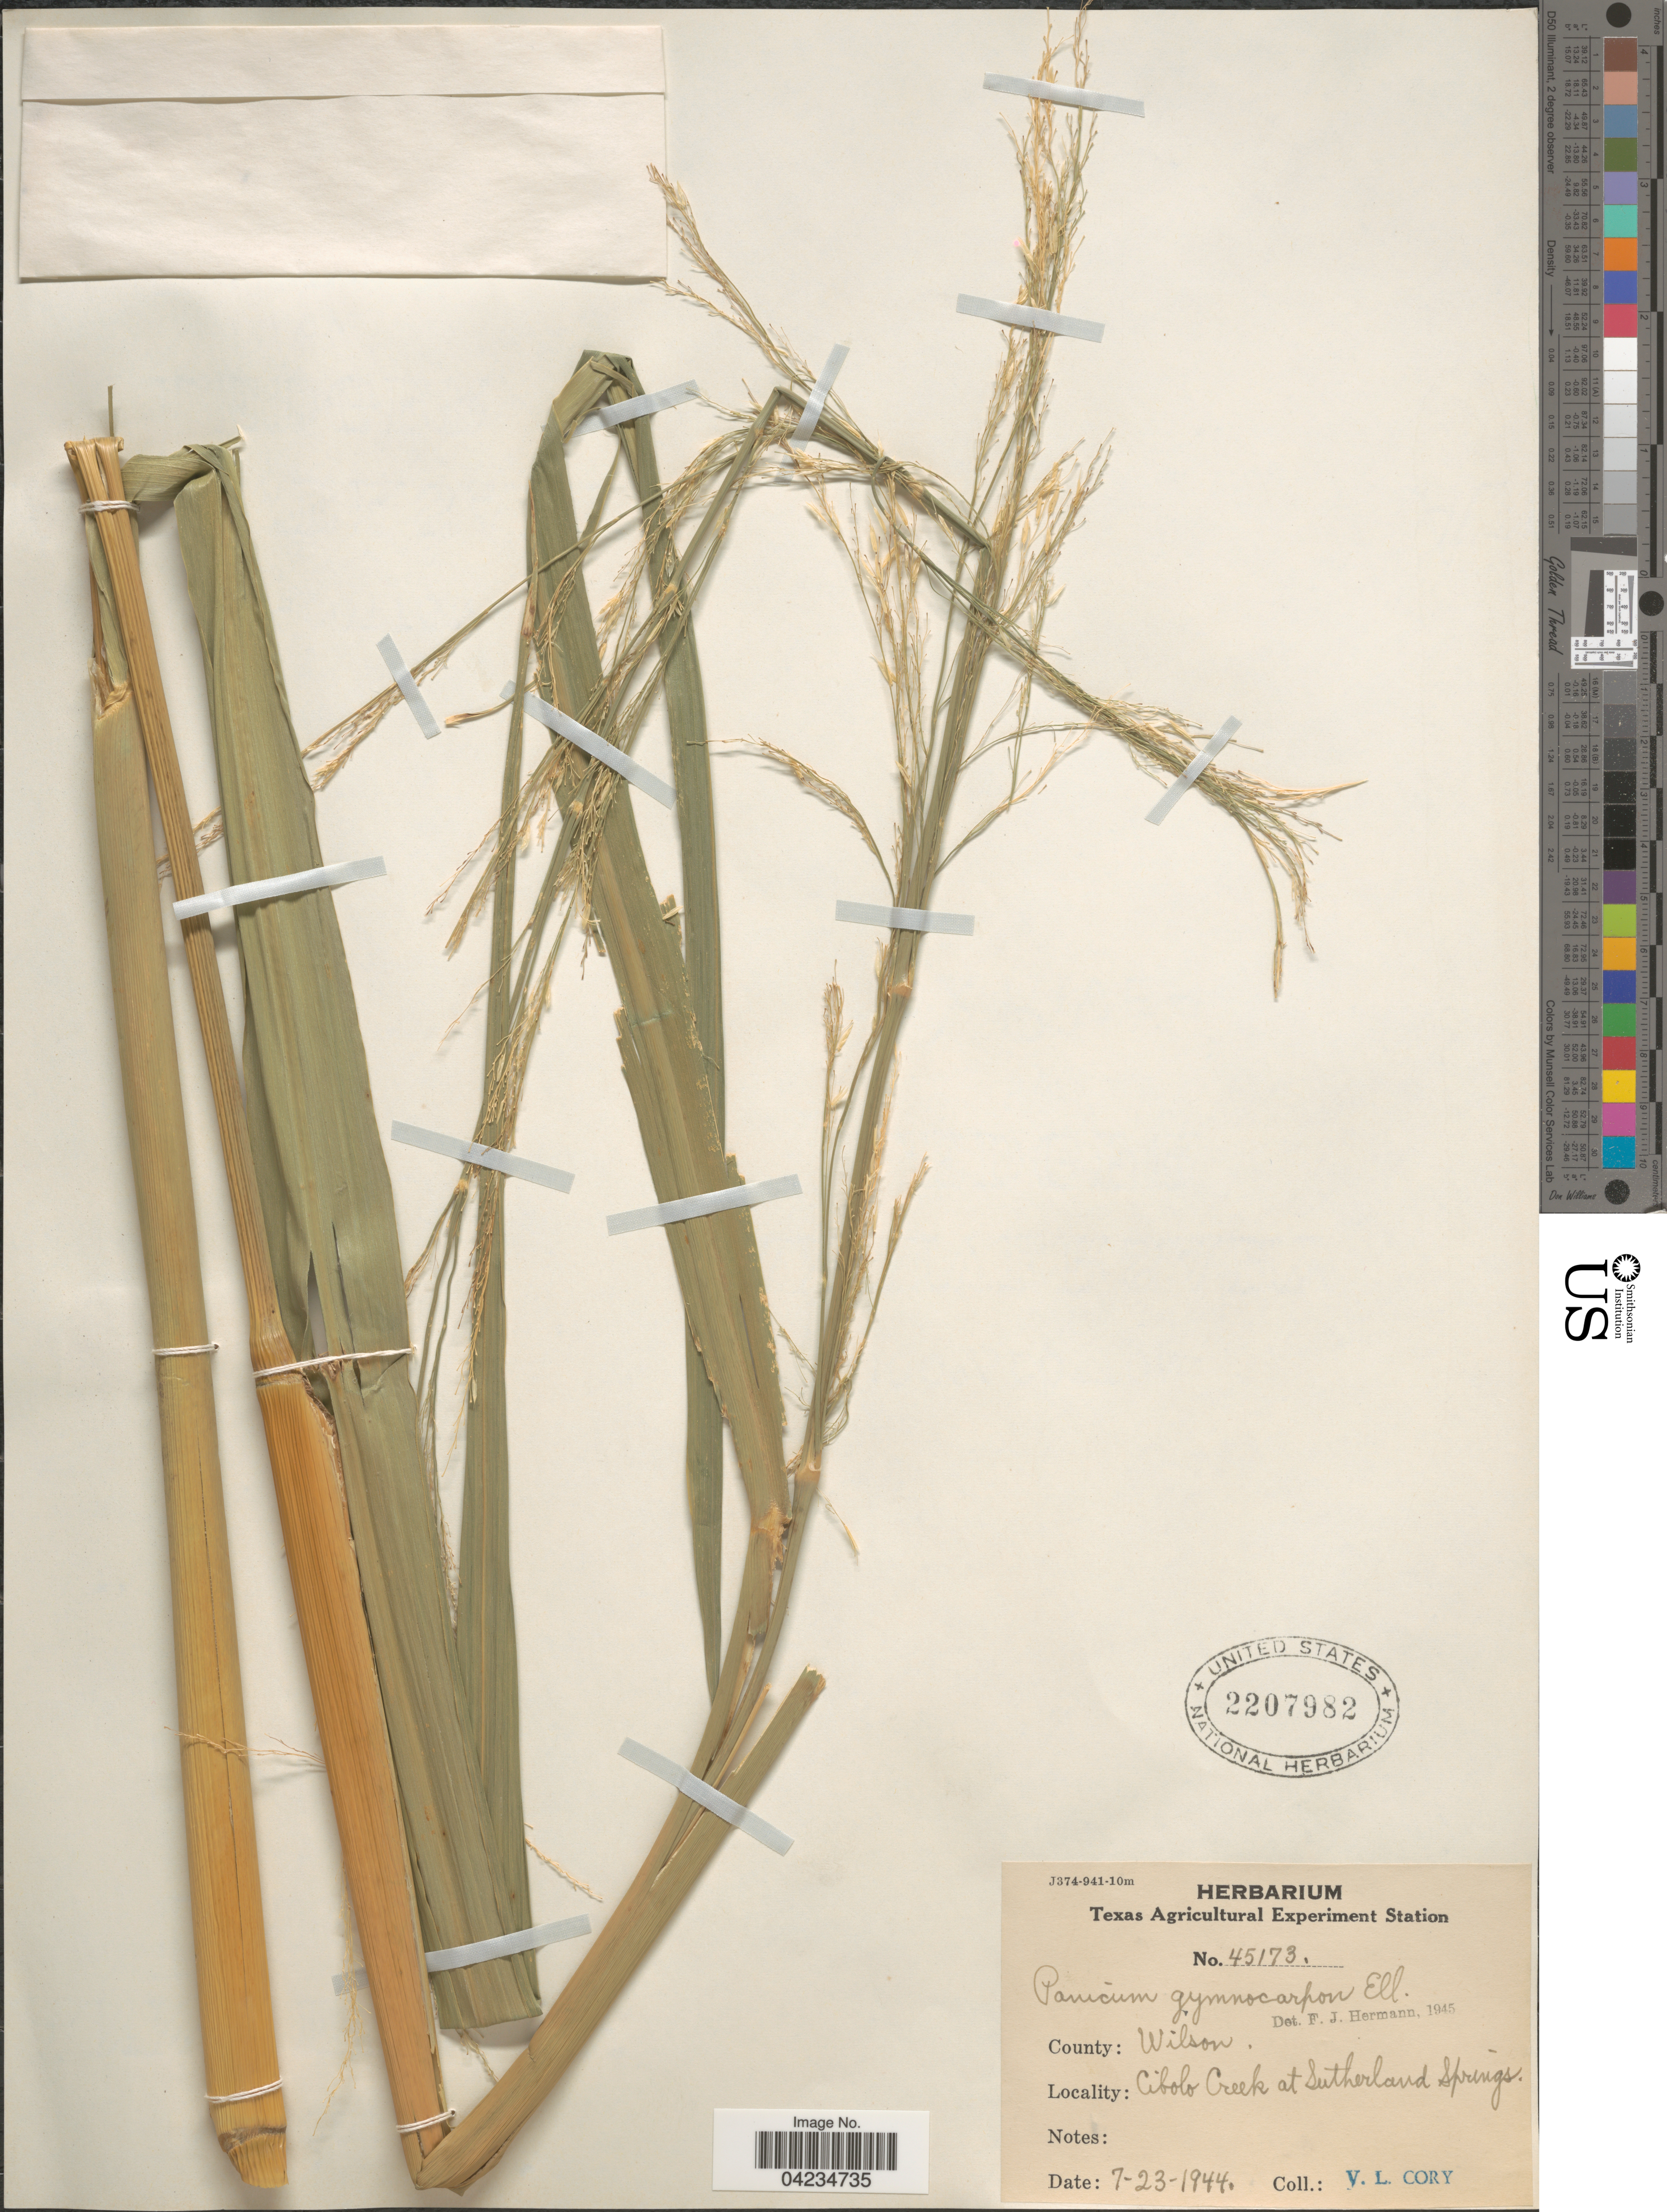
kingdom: Plantae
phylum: Tracheophyta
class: Liliopsida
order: Poales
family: Poaceae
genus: Phanopyrum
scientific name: Phanopyrum gymnocarpon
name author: (Elliott) Nash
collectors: V. Cory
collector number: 45173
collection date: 1944-07-23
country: United States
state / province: Texas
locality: County: Wilson. Cibolo Creek at Sutherland Springs.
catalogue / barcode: US 2207982